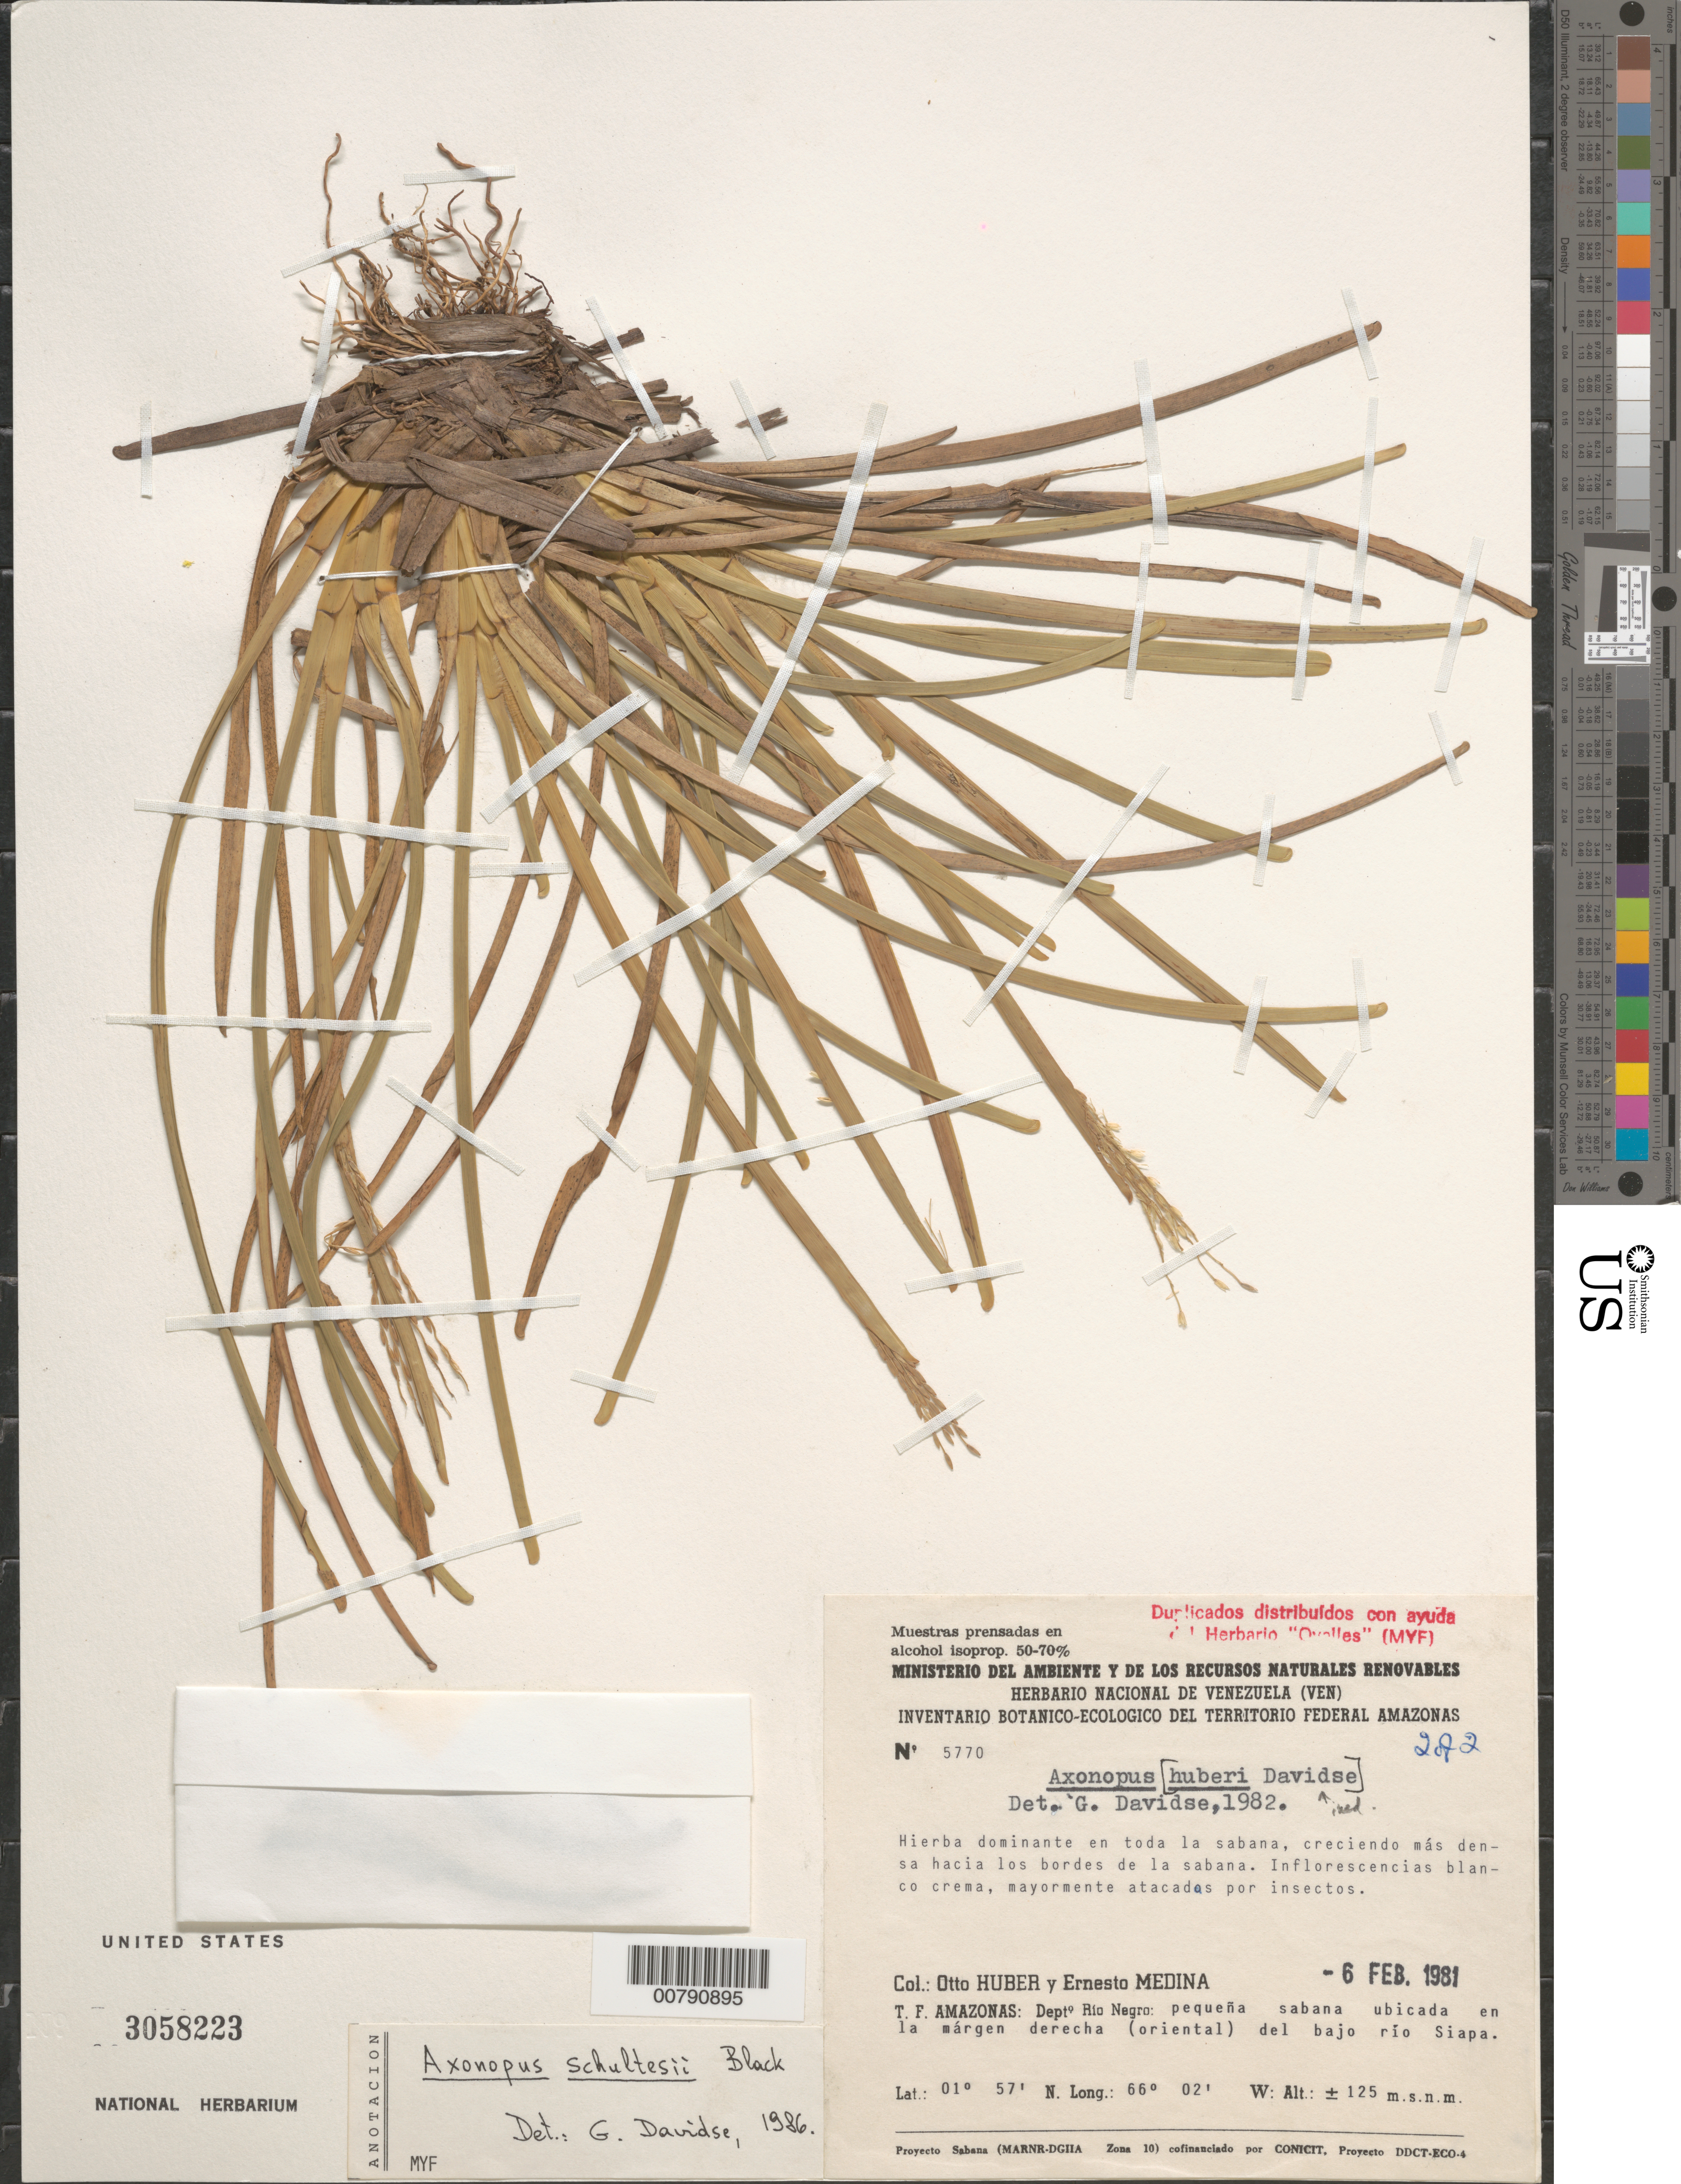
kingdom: Plantae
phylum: Tracheophyta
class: Liliopsida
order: Poales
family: Poaceae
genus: Axonopus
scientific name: Axonopus laxiflorus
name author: (Trin.) Chase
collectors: O. Huber & E. Medina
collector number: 5770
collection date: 1981-02-06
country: Venezuela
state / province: Amazonas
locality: T. F. Amazonas: Deptº Río Negro: pequeña sabana ubicada en la márgen derecha (oriental) del bajo río Siapa.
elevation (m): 125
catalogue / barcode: US 3058223